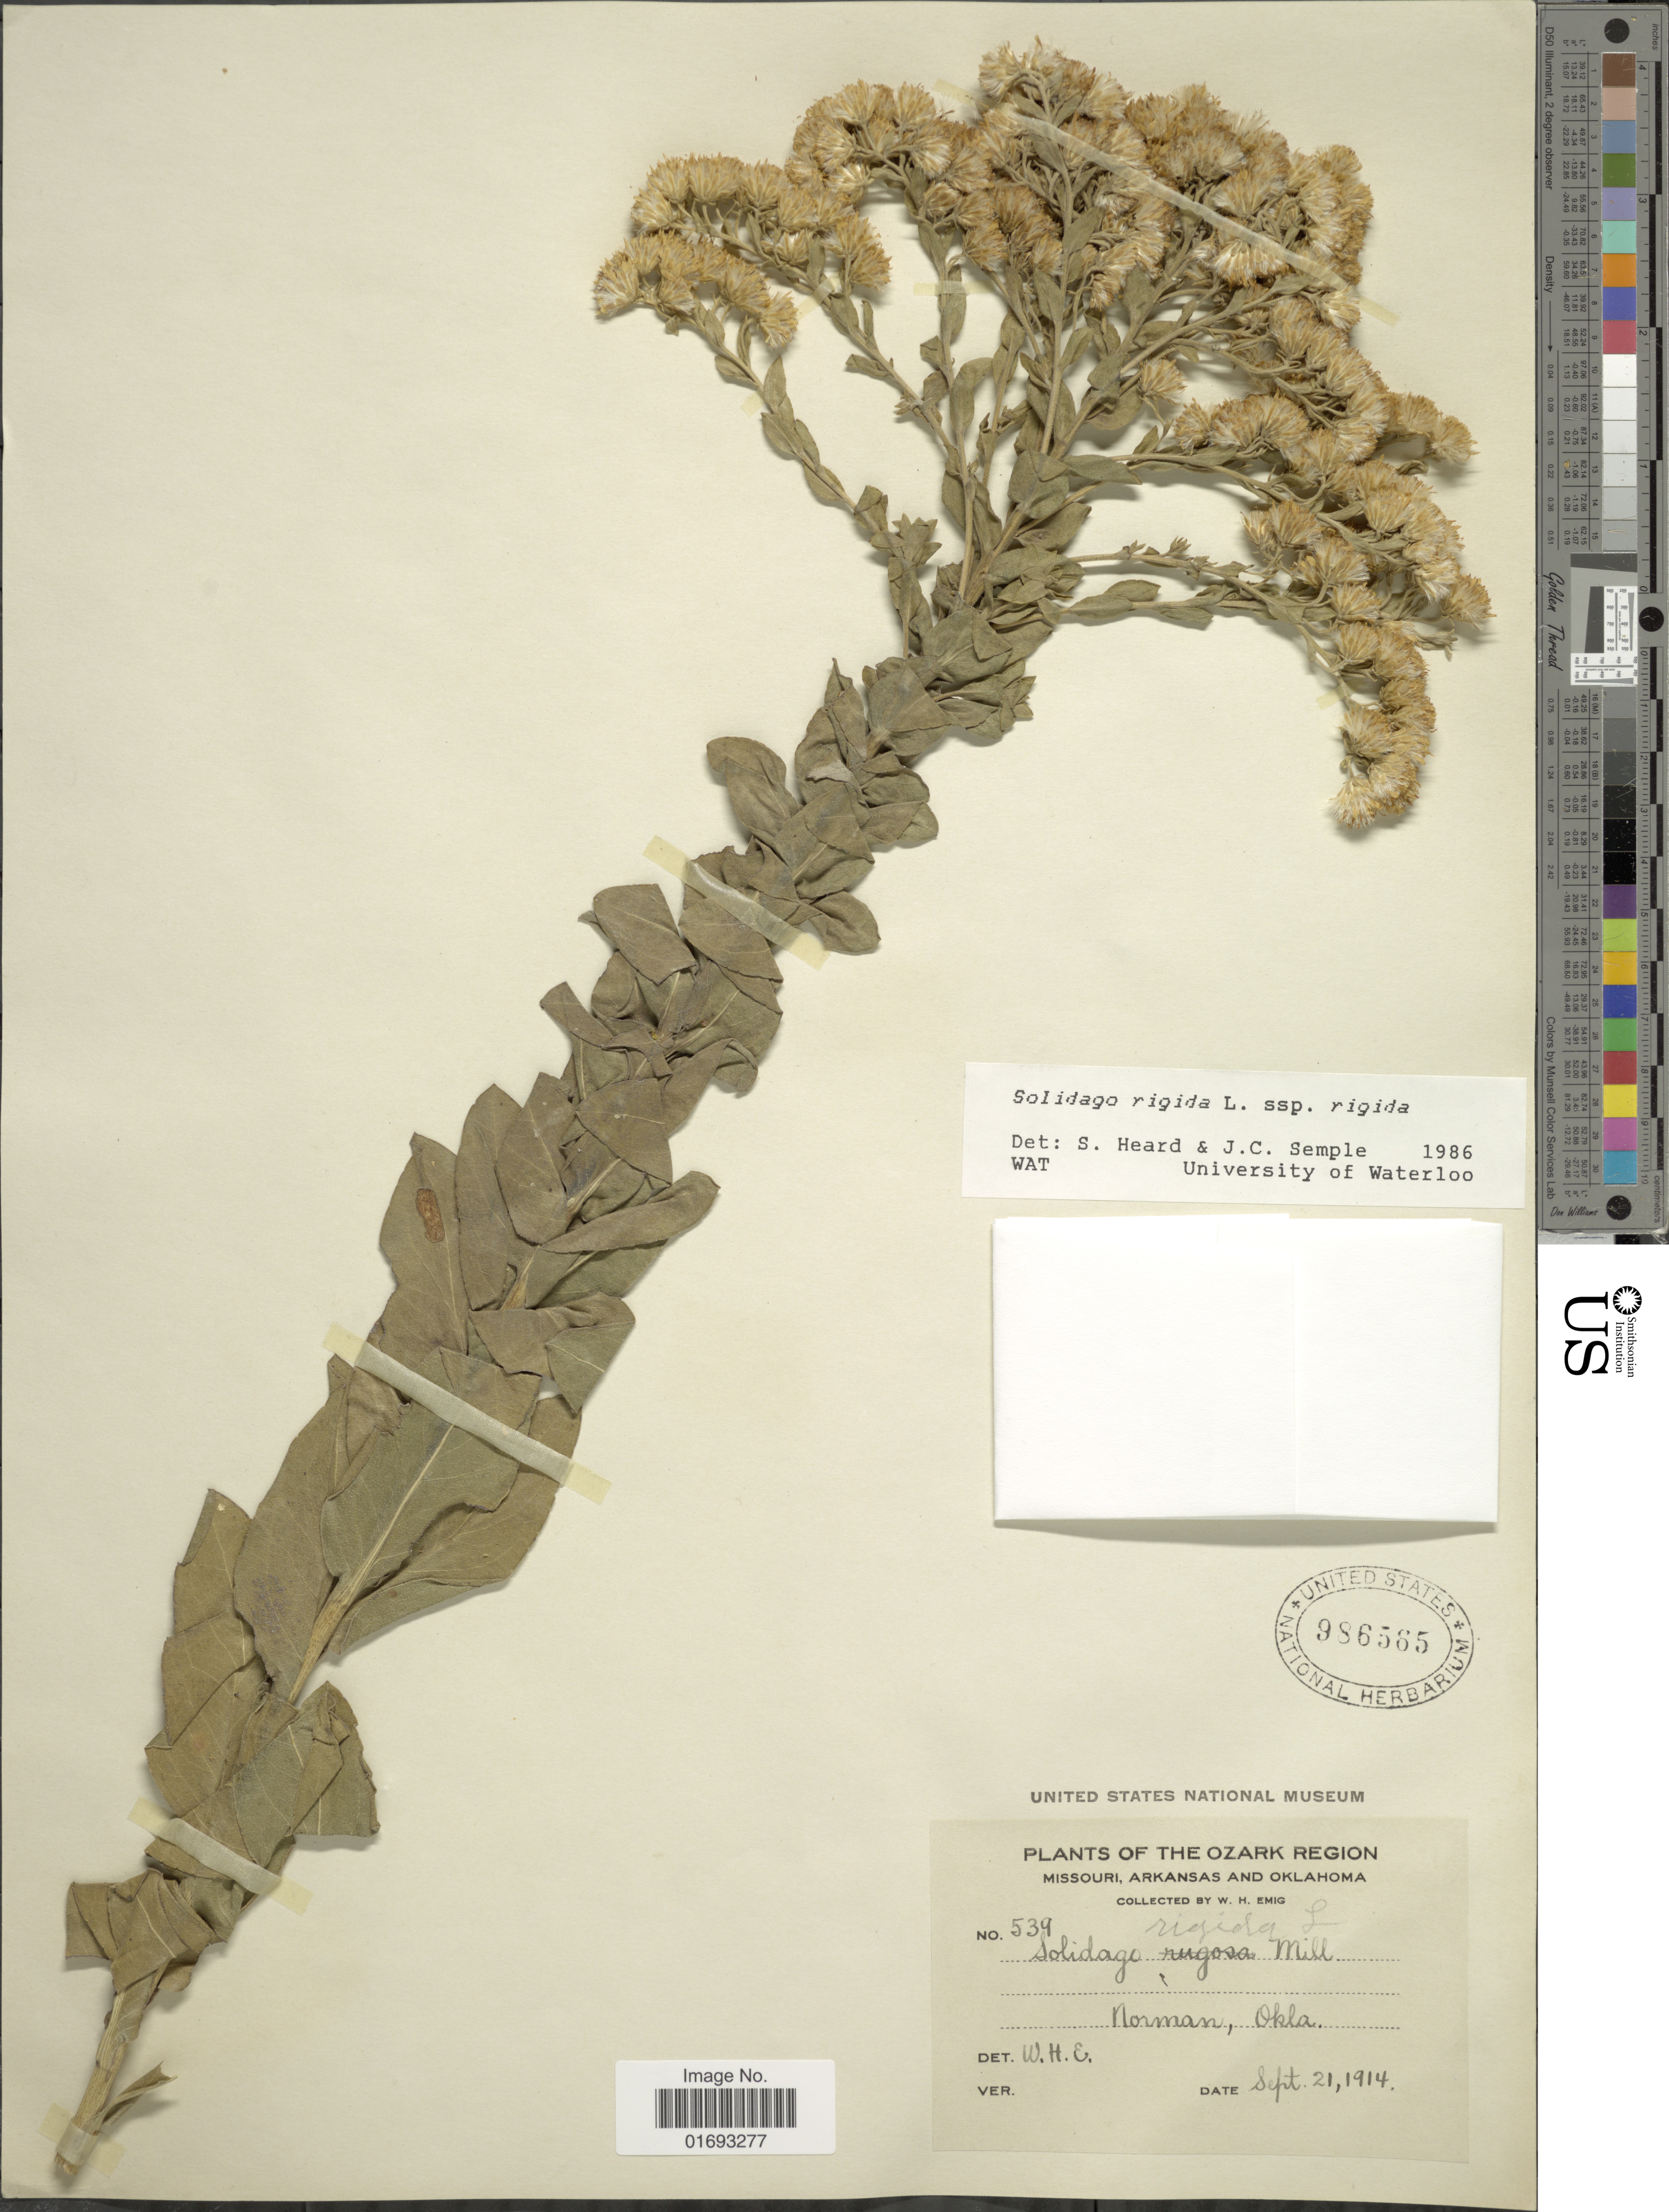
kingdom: Plantae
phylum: Tracheophyta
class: Magnoliopsida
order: Asterales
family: Asteraceae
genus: Oligoneuron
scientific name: Oligoneuron rigidum var. rigidum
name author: (L.) Small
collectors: W. H. Emig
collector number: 539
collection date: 1914-09-21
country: United States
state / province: Oklahoma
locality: Ozark Region, Norman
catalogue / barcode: US 986565